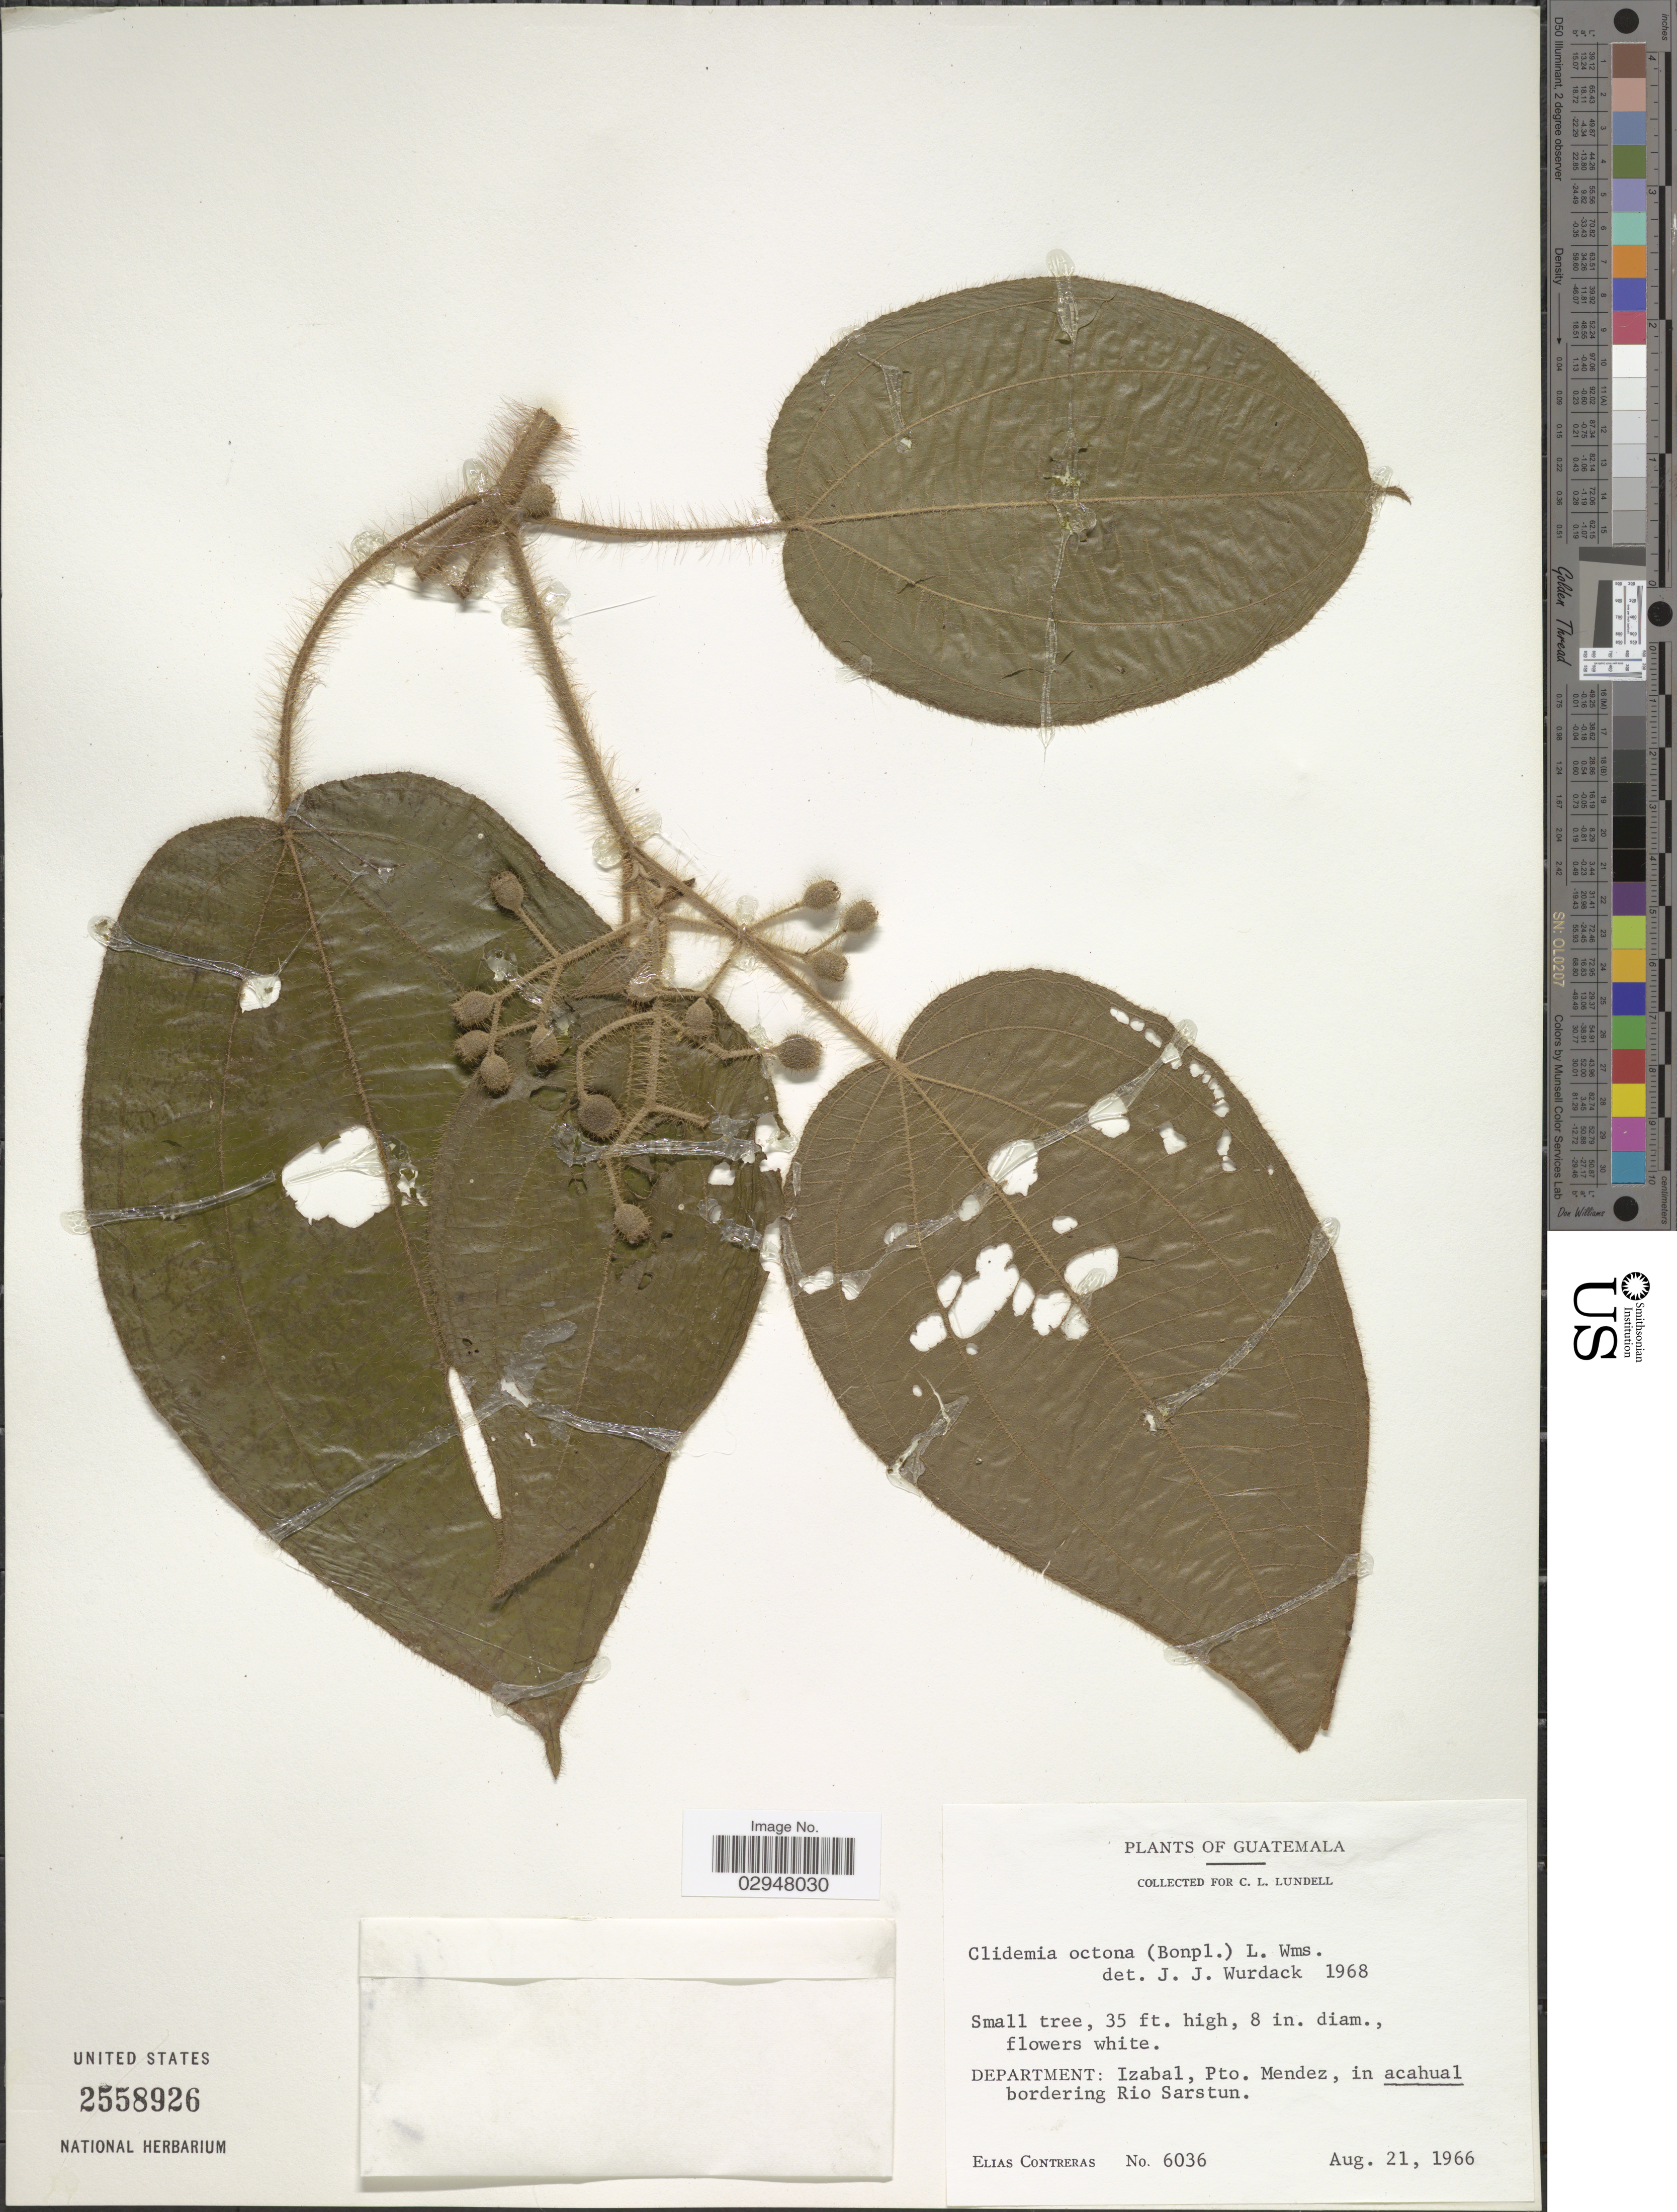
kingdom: Plantae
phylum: Tracheophyta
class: Magnoliopsida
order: Myrtales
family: Melastomataceae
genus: Clidemia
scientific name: Clidemia octona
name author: (Bonpl.) L.O. Williams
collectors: E. Contreras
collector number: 6036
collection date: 1966-08-21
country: Guatemala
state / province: Izabal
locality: Department: Izabal, Pto. Mendez, in acahual bordering Rio Sarstun.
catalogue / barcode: US 2558926